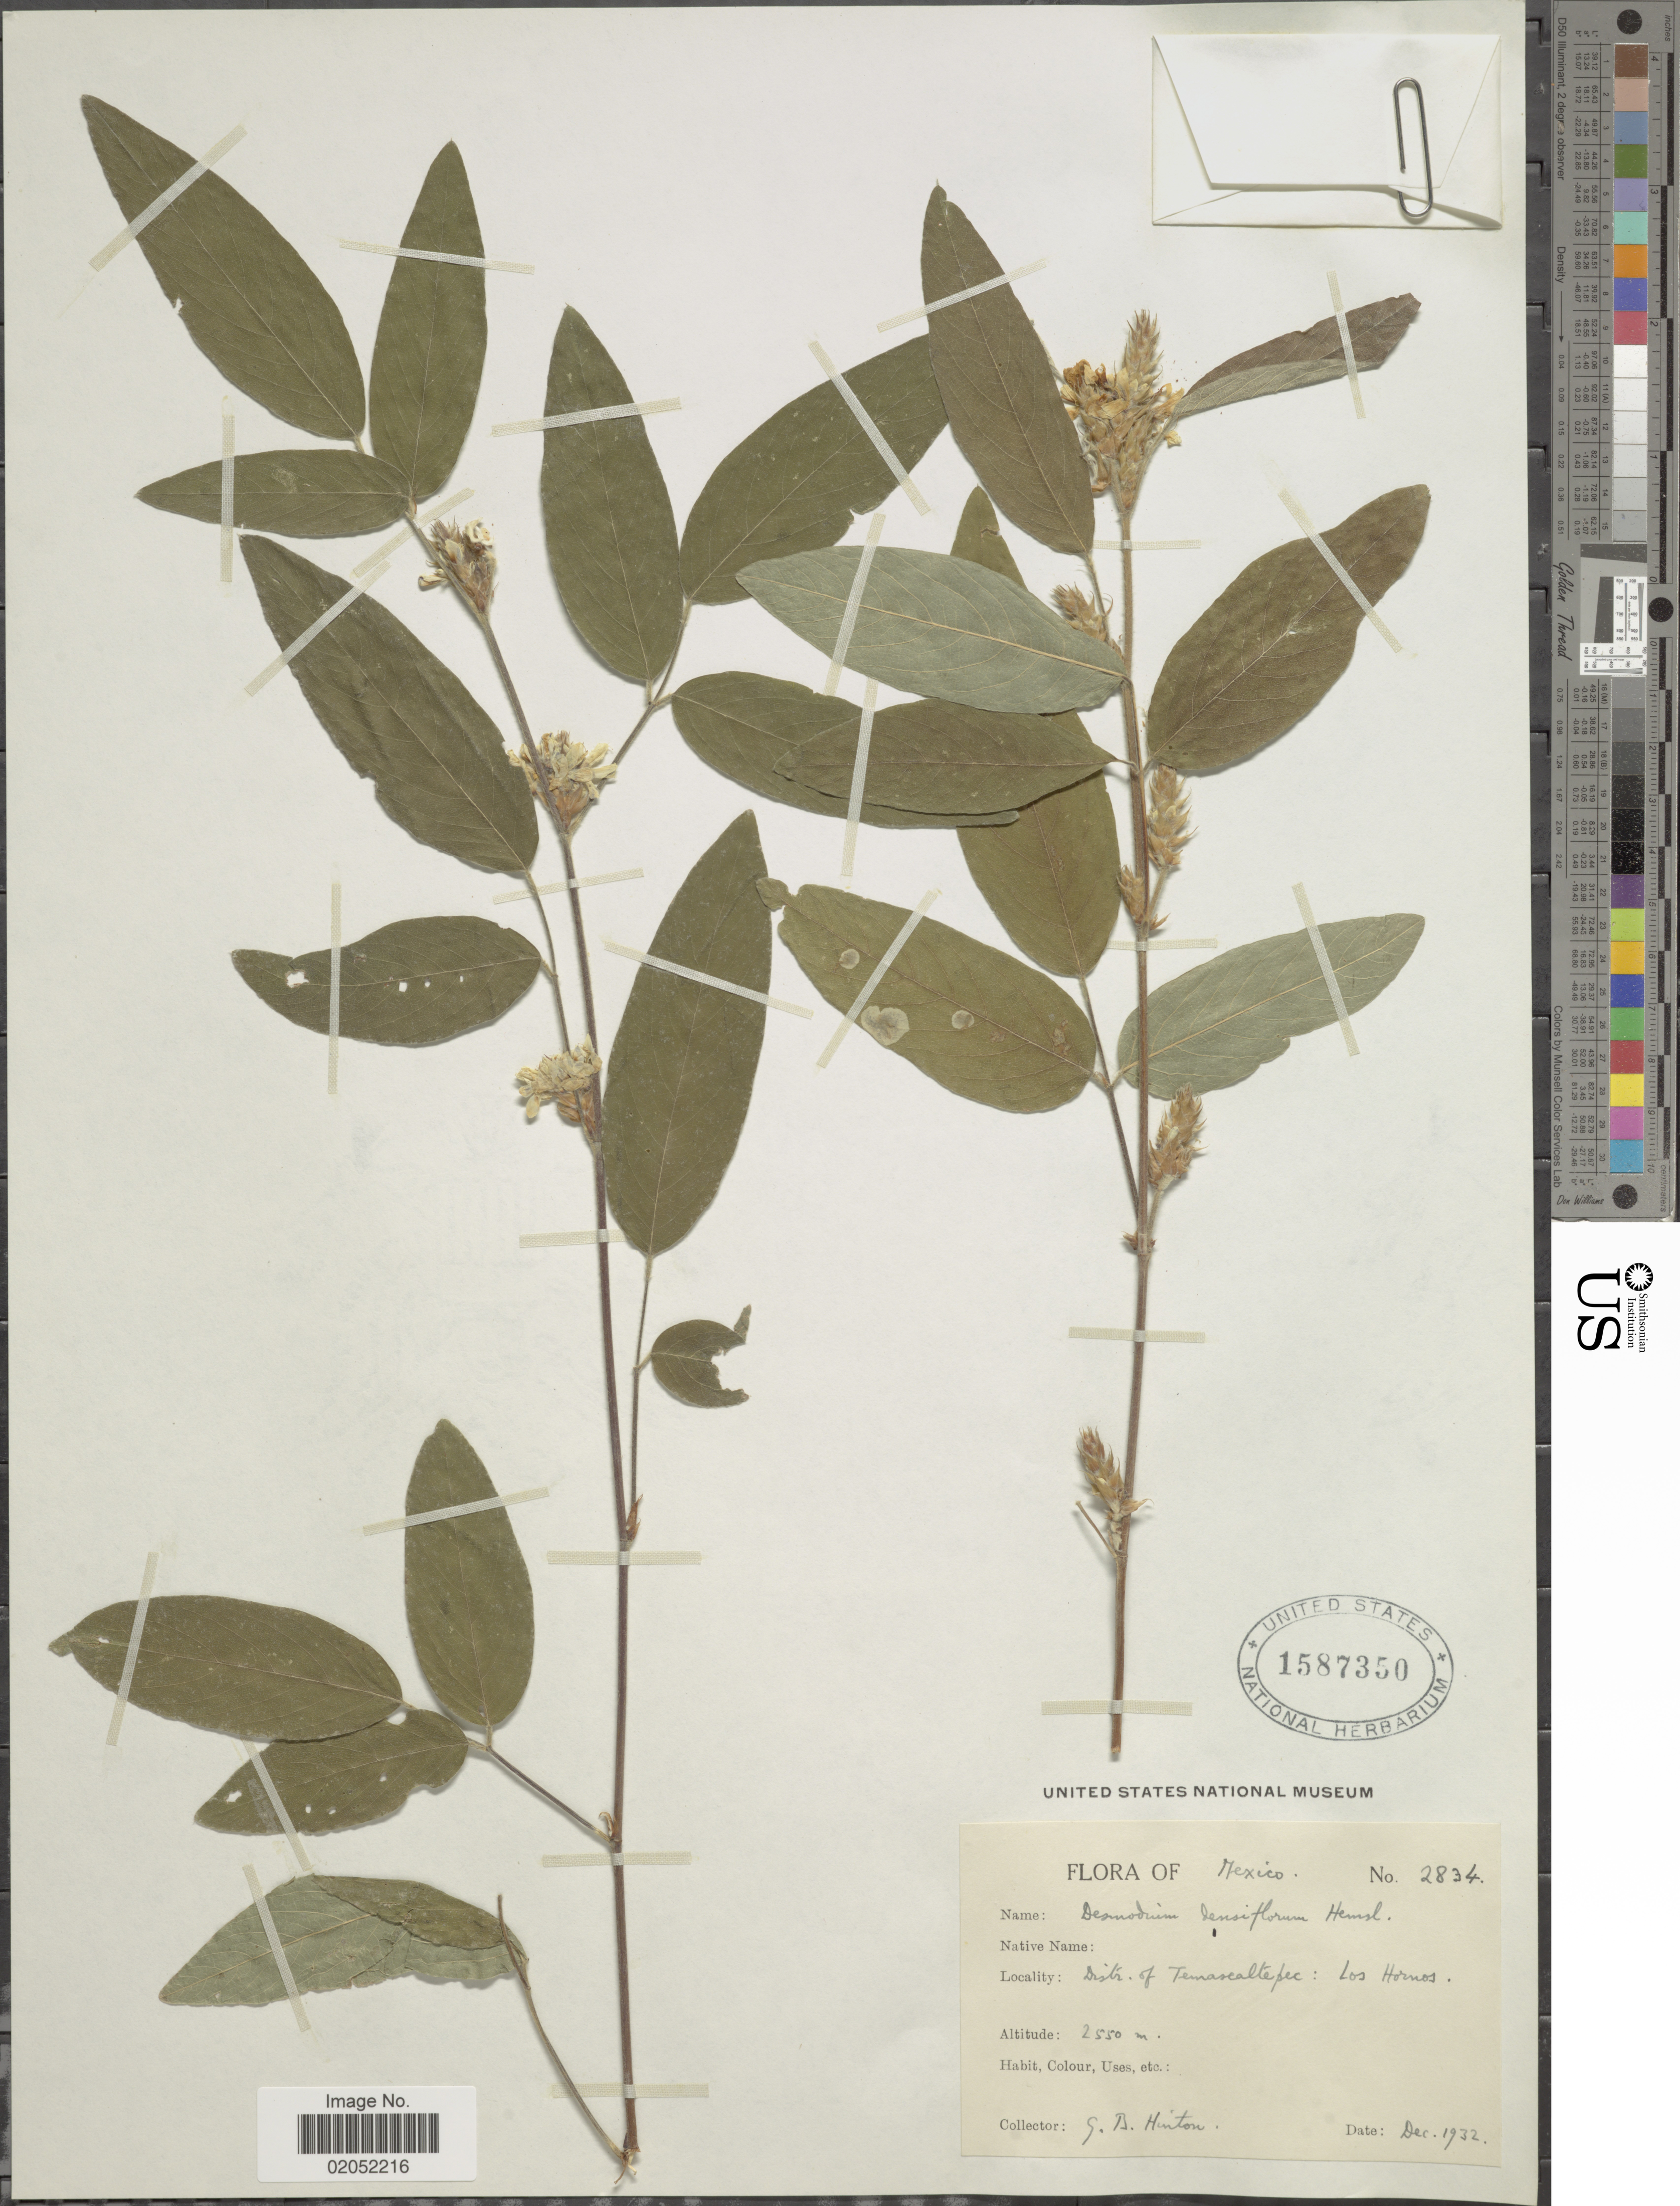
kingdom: Plantae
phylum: Tracheophyta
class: Magnoliopsida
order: Fabales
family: Fabaceae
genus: Desmodium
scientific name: Desmodium densiflorum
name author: Hemsl.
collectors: G. B. Hinton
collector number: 2834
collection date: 1932-12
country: Mexico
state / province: México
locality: Mexico, Distr. of Temascaltepec: Los Hornos.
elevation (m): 2550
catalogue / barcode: US 1587350